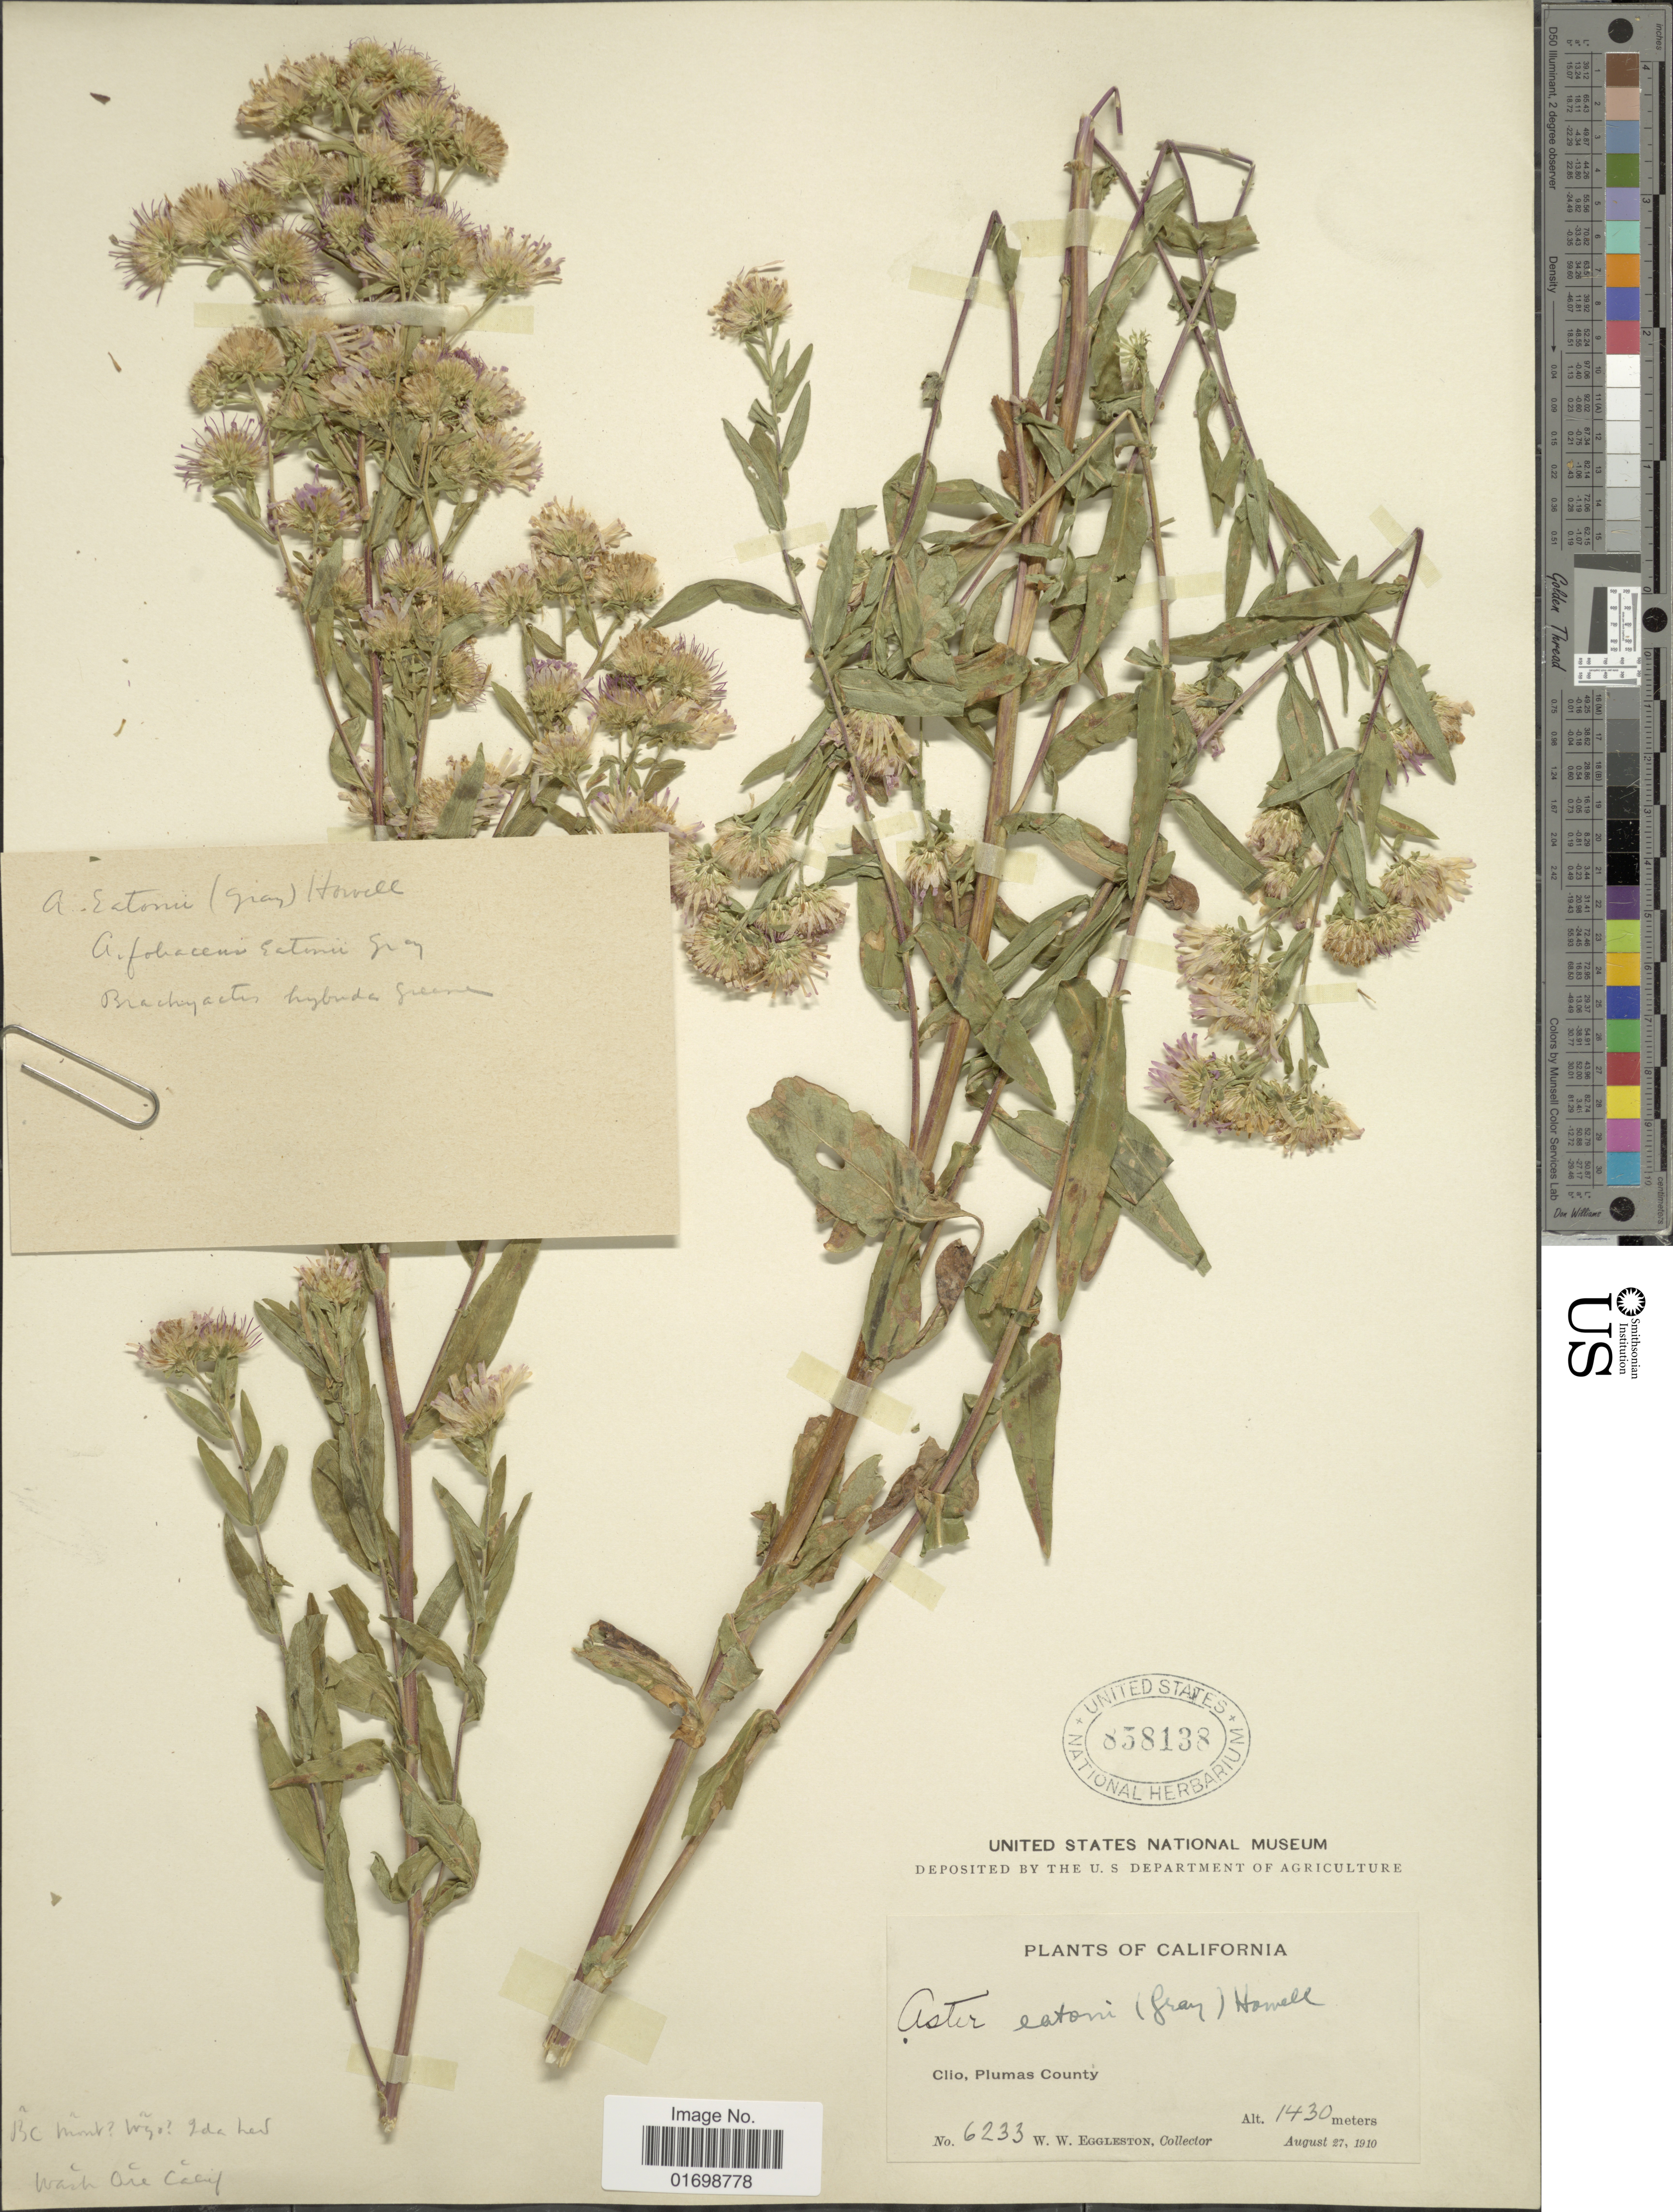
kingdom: Plantae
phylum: Tracheophyta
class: Magnoliopsida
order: Asterales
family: Asteraceae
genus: Symphyotrichum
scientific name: Symphyotrichum eatonii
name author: (A. Gray) G.L. Nesom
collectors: W. W. Eggleston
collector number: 6233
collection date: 1910-08-27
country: United States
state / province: California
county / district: Plumas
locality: Clio, Plumas County.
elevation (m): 1430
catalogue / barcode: US 858138